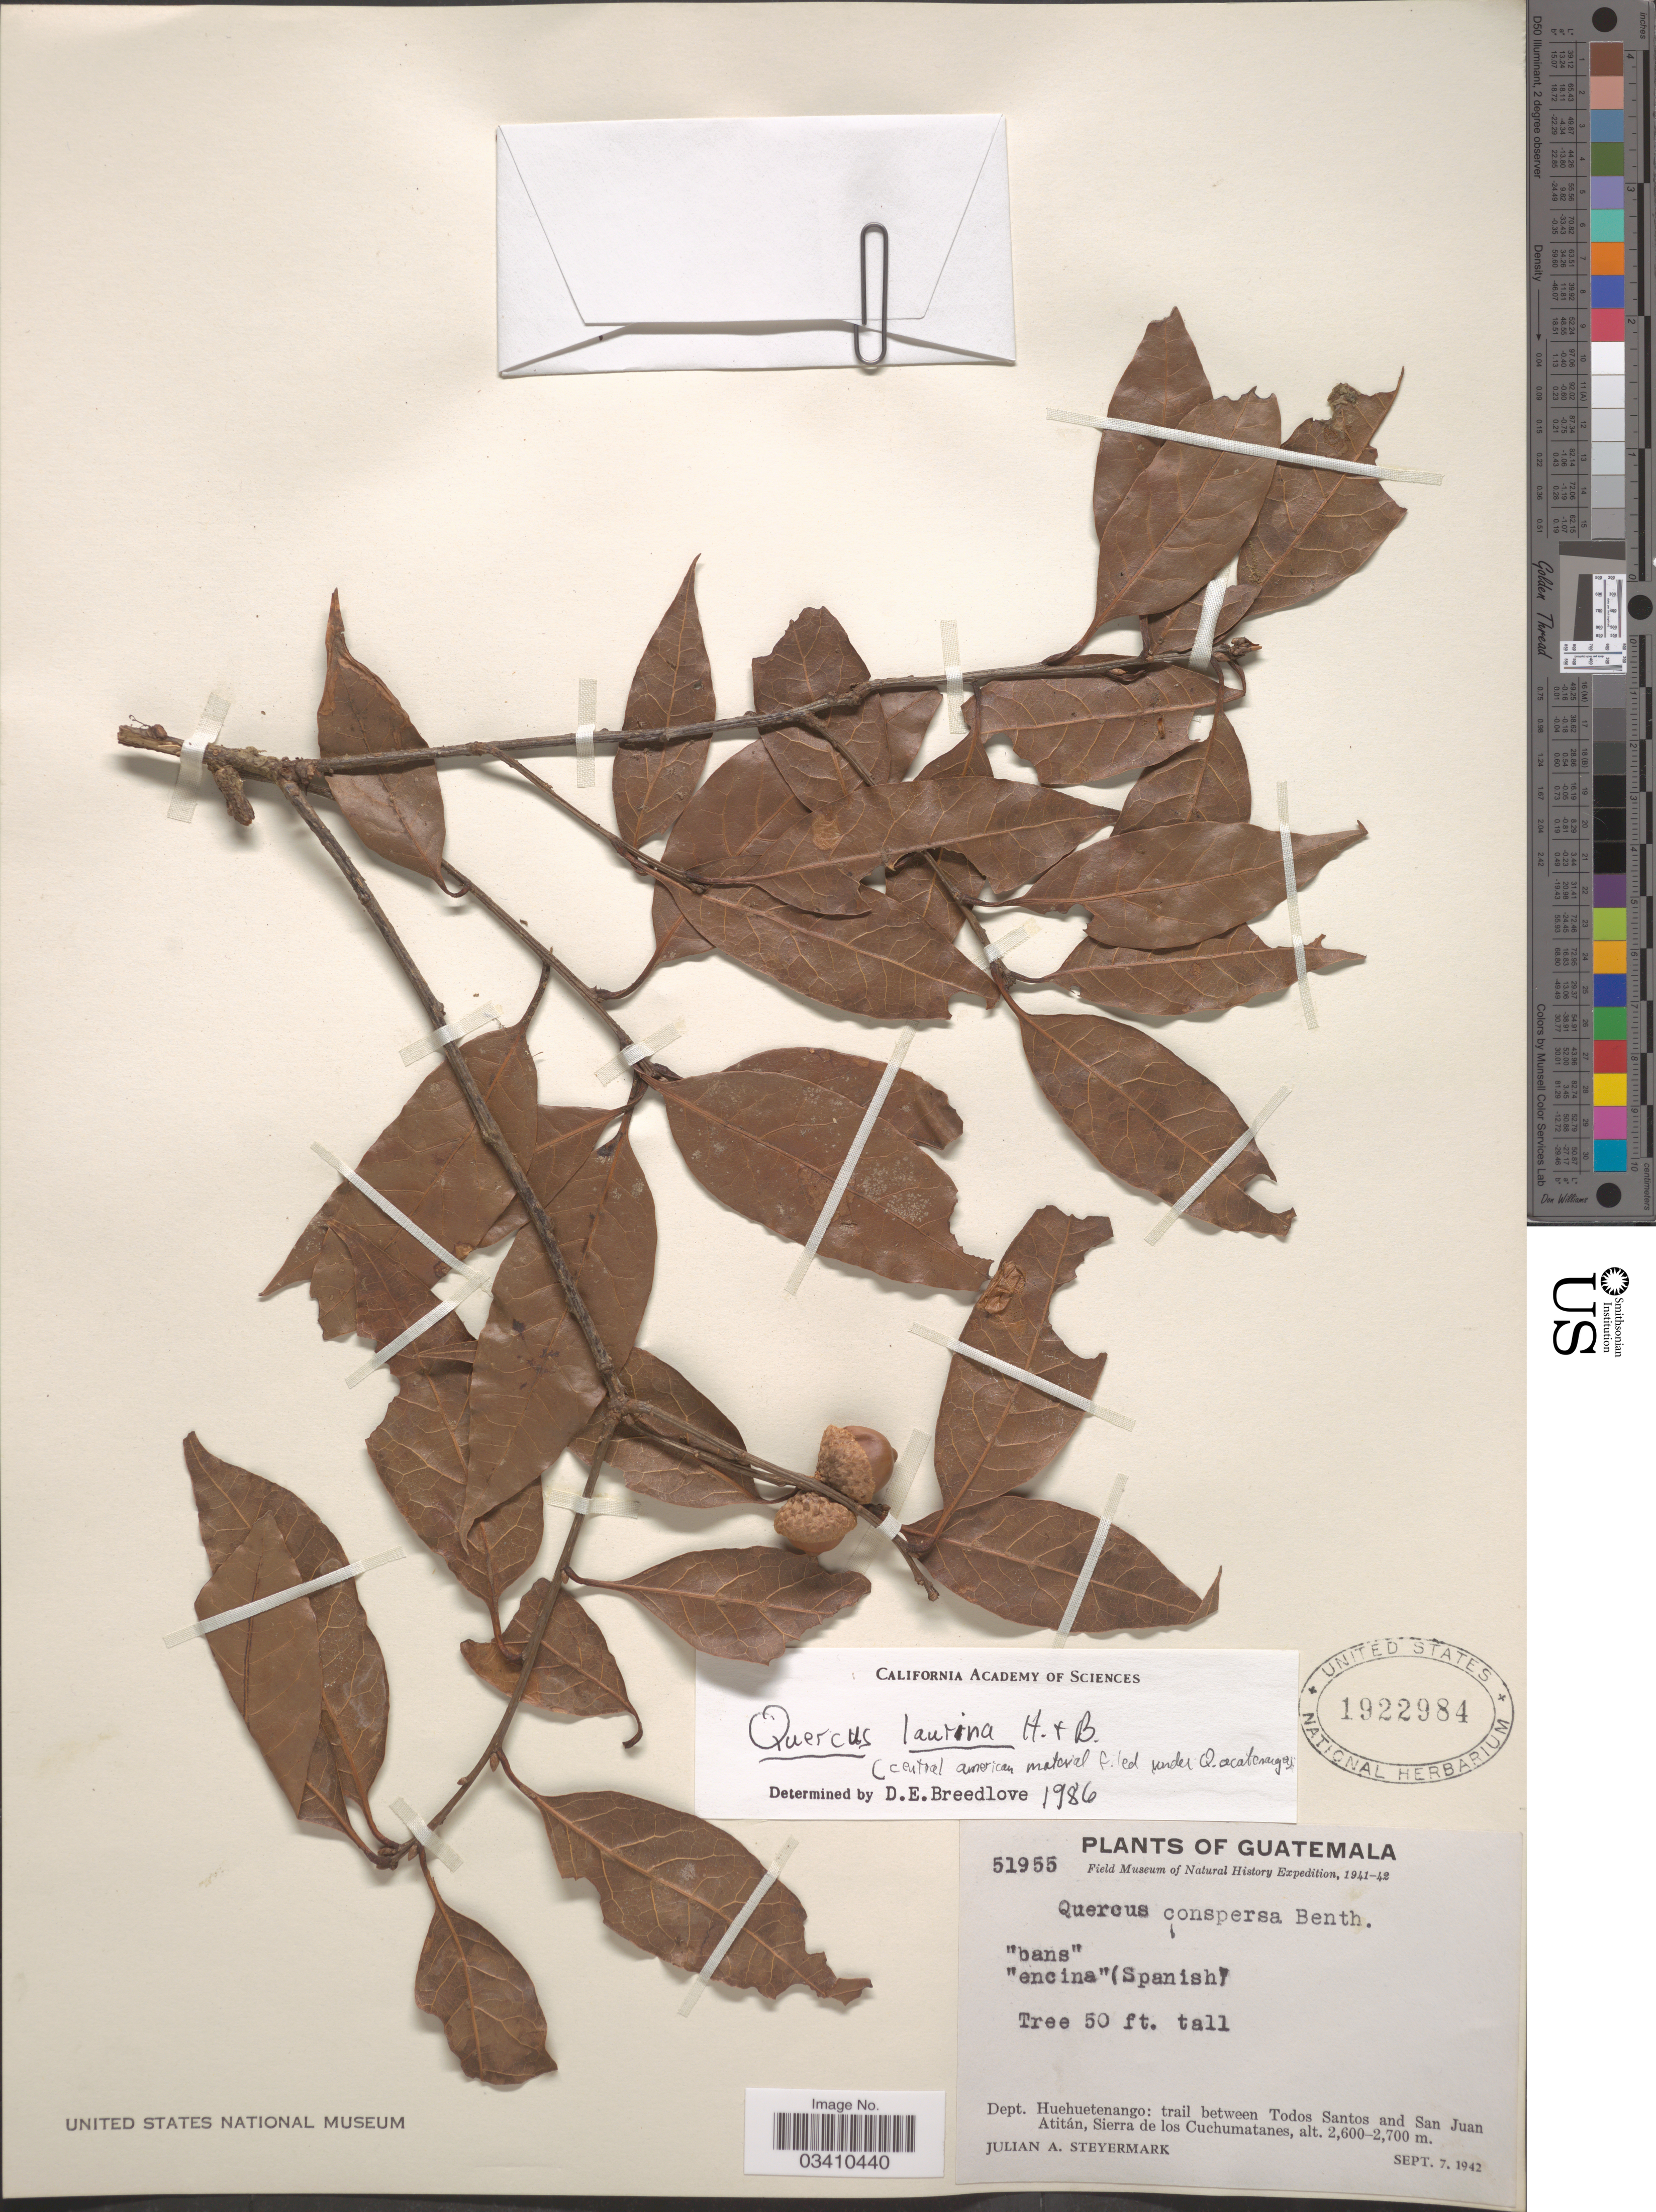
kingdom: Plantae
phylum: Tracheophyta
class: Magnoliopsida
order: Fagales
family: Fagaceae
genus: Quercus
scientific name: Quercus laurina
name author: Humb. & Bonpl.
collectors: J. Steyermark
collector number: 51955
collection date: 1942-09-07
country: Guatemala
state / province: Huehuetenango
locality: Dept. Huehuetenango: trail between Todos Santos and San Juan Atitán, Sierra de los Cuchumatanes.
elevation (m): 2600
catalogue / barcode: US 1922984